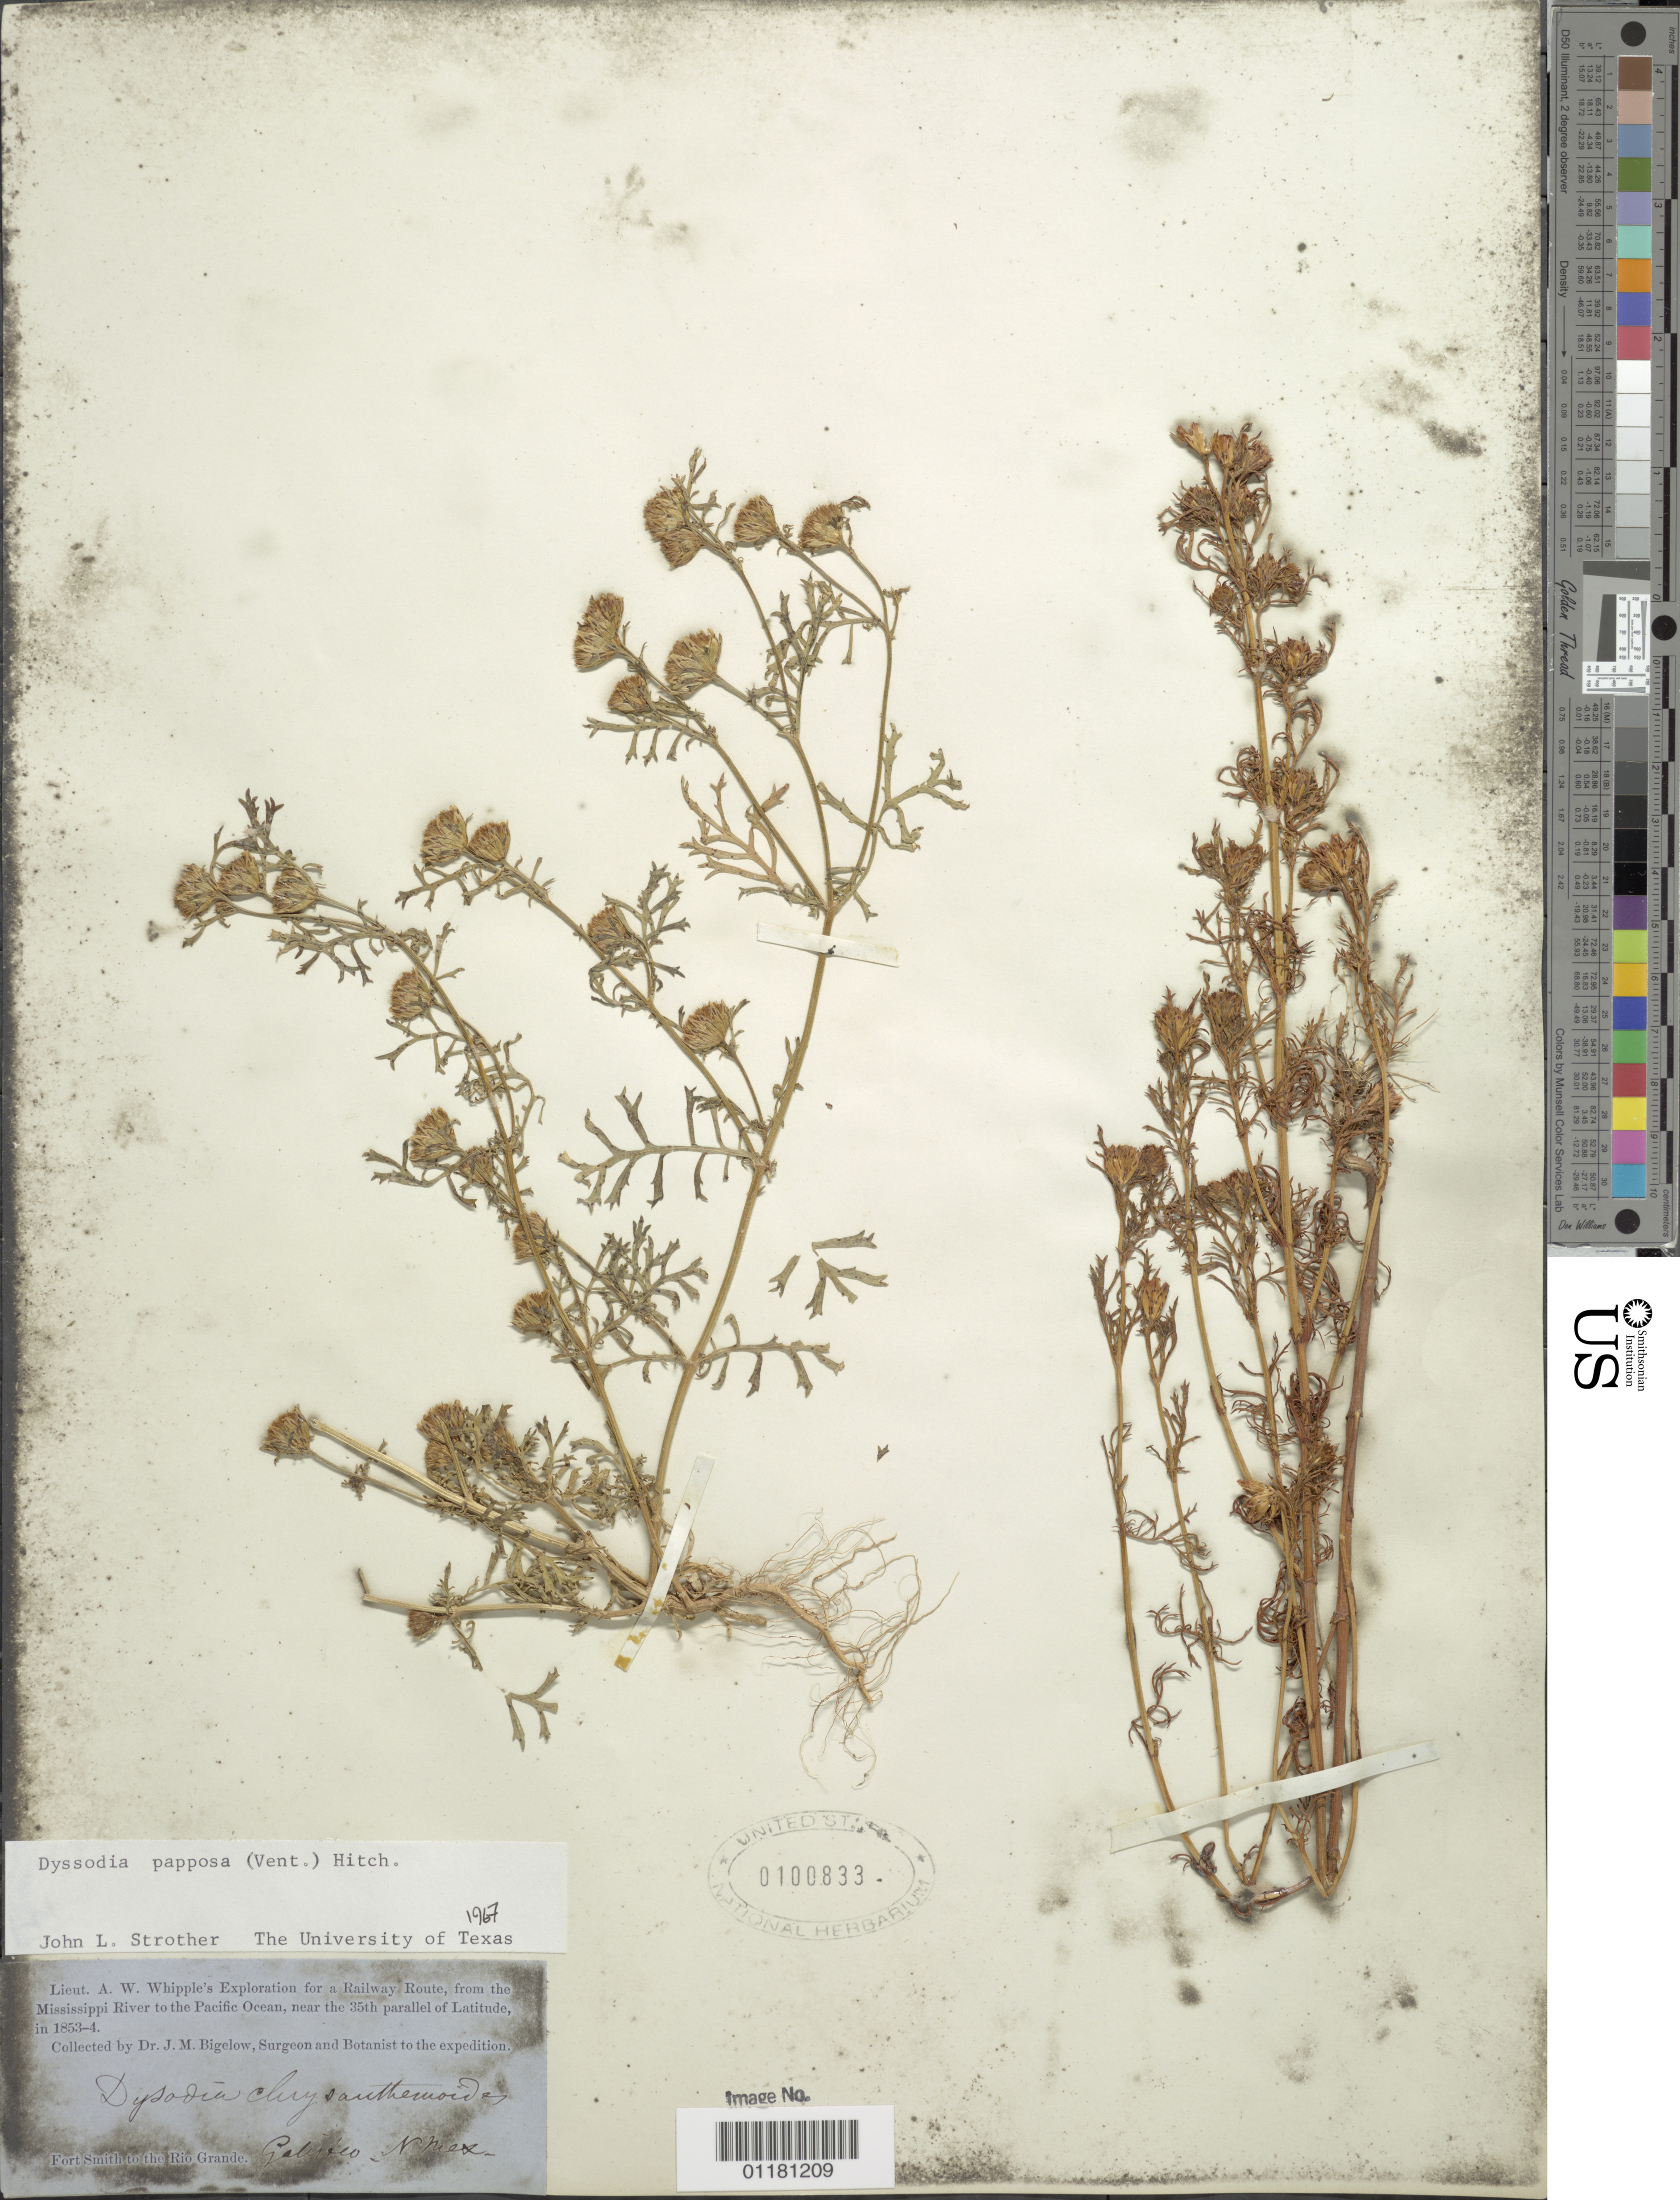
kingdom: Plantae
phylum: Tracheophyta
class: Magnoliopsida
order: Asterales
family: Asteraceae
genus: Dyssodia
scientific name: Dyssodia papposa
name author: (Vent.) Hitchc.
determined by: Strother, J. L., (UC), University of California Berkeley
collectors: J. M. Bigelow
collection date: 1853/1854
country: United States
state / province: New Mexico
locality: Fort Smith to the Rio Grande: Galisteo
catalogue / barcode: US 100833